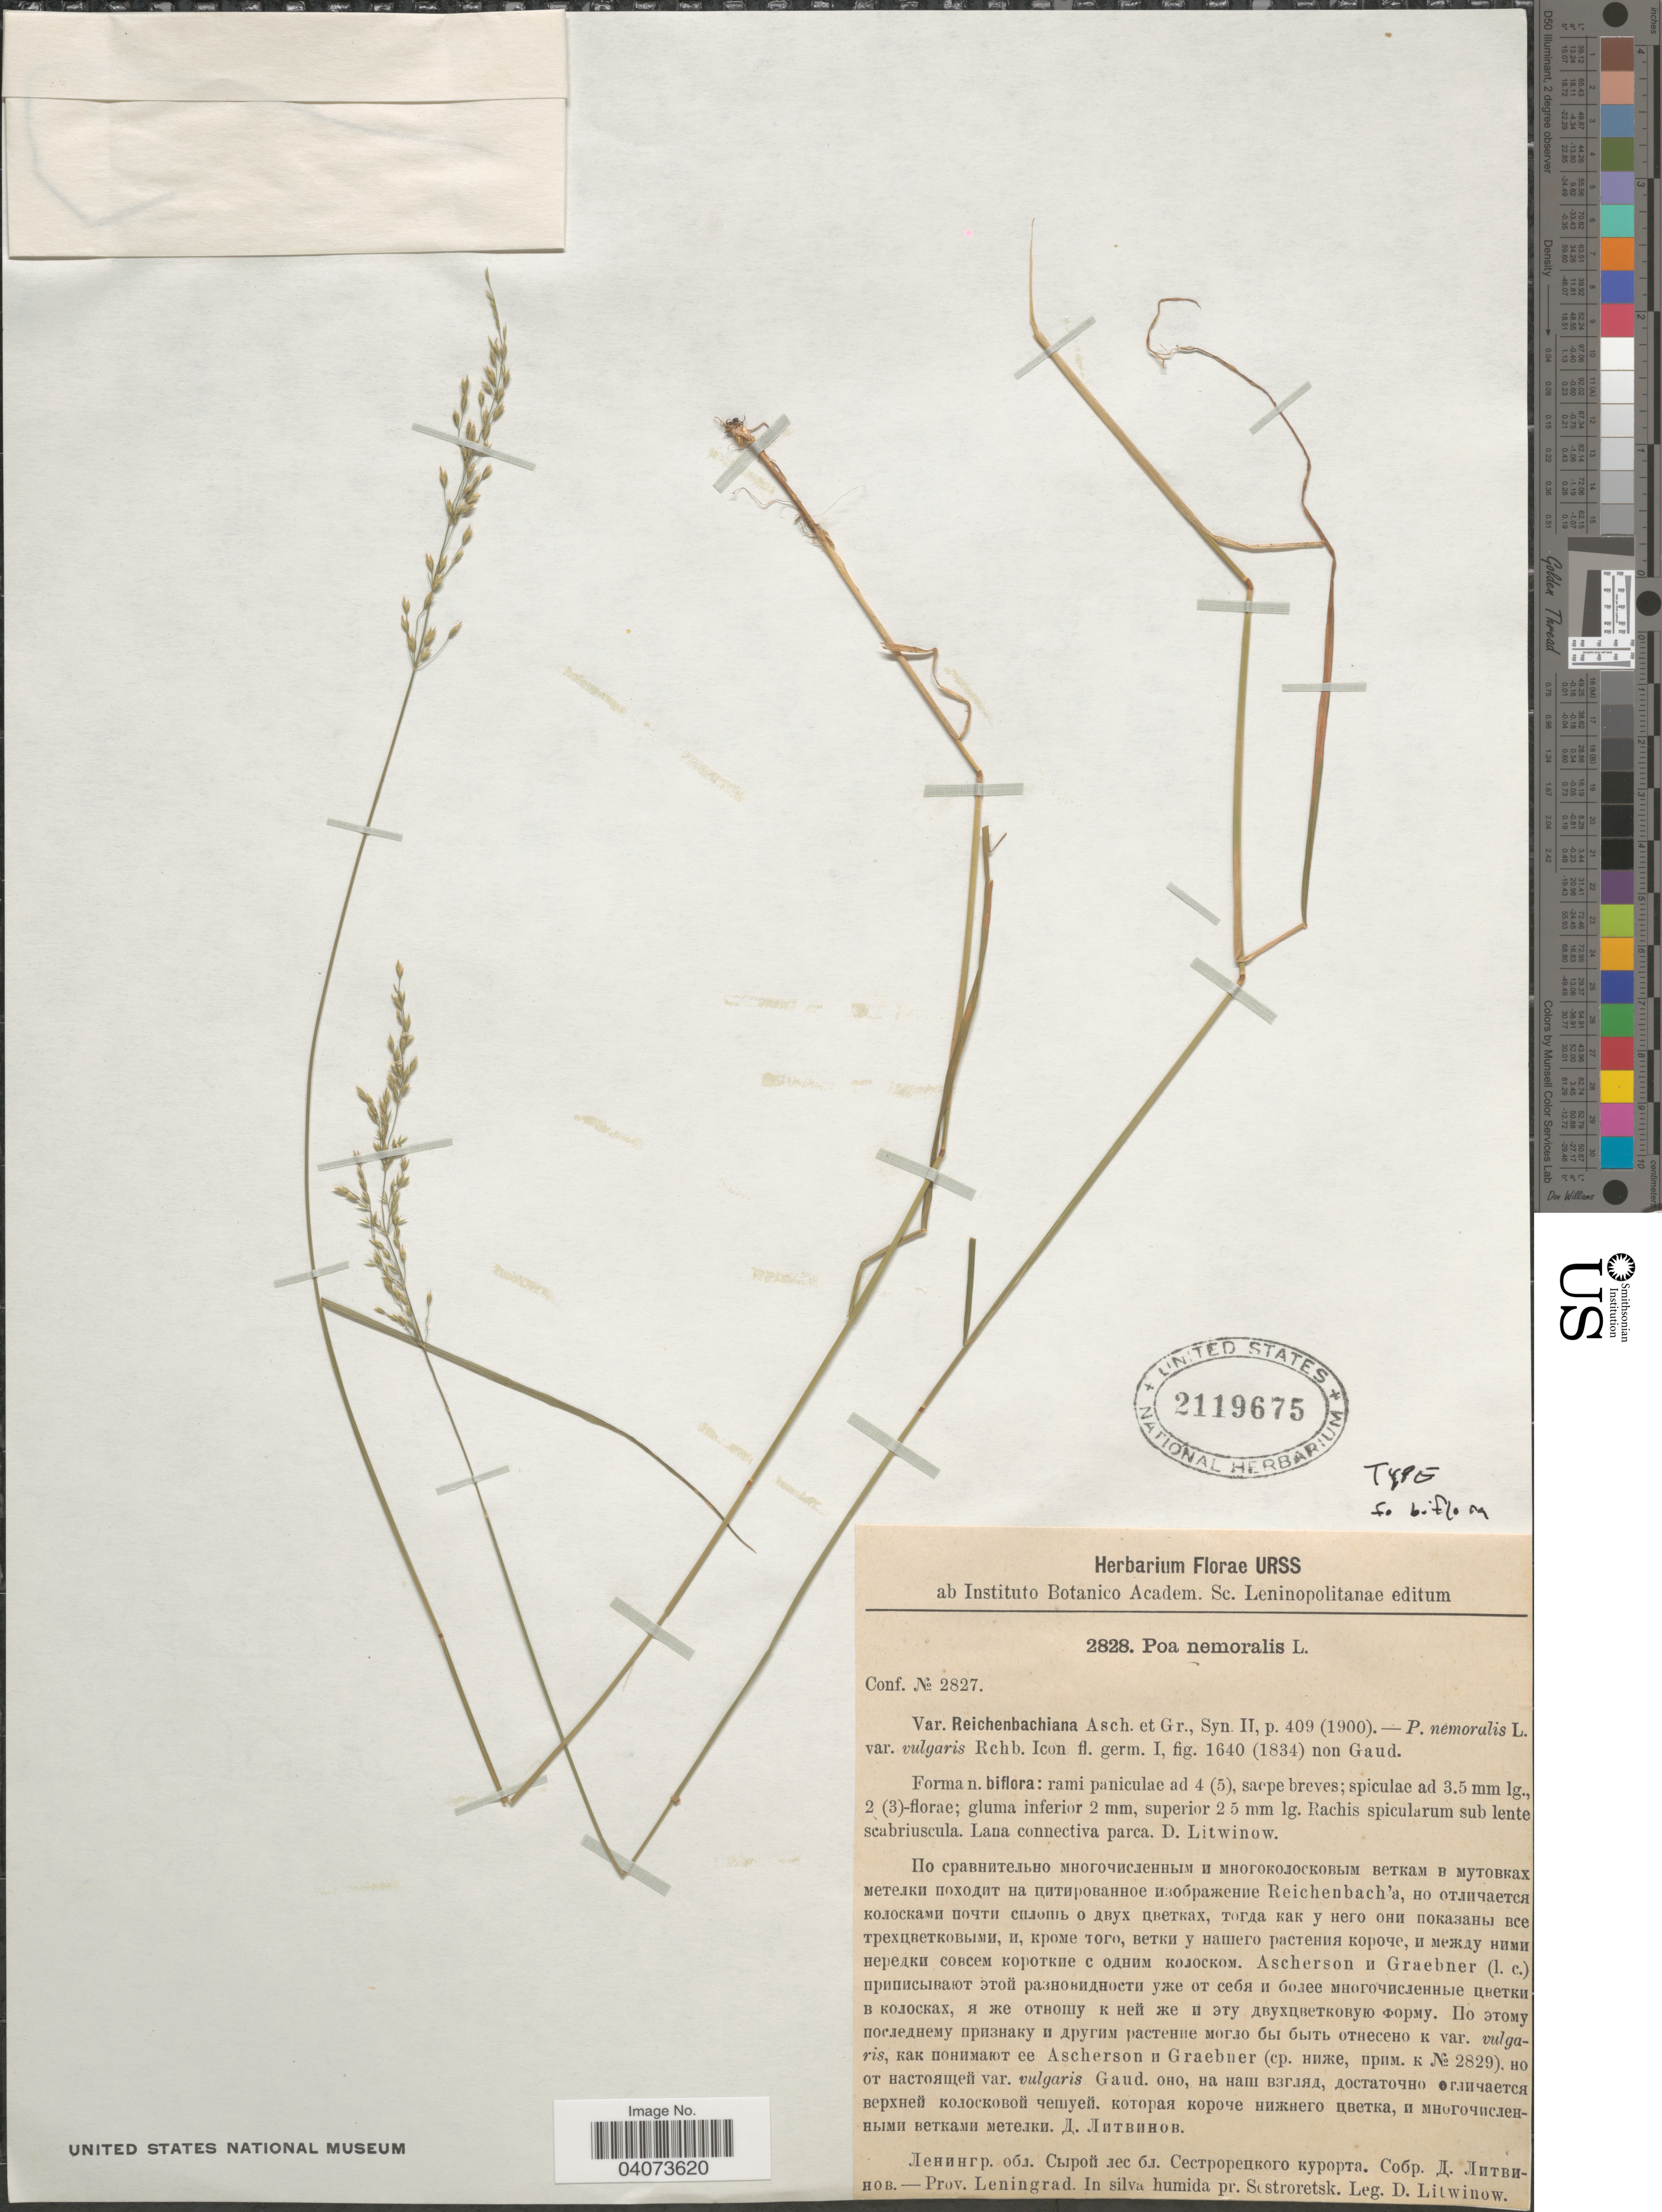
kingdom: Plantae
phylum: Tracheophyta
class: Liliopsida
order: Poales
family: Poaceae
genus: Poa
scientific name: Poa nemoralis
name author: L.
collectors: D. Litwinow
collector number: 2828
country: Russian Federation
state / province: Leningrad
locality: X- Prov. Leningrad. In silva humida pr. Sestroretsk.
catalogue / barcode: US 2119675